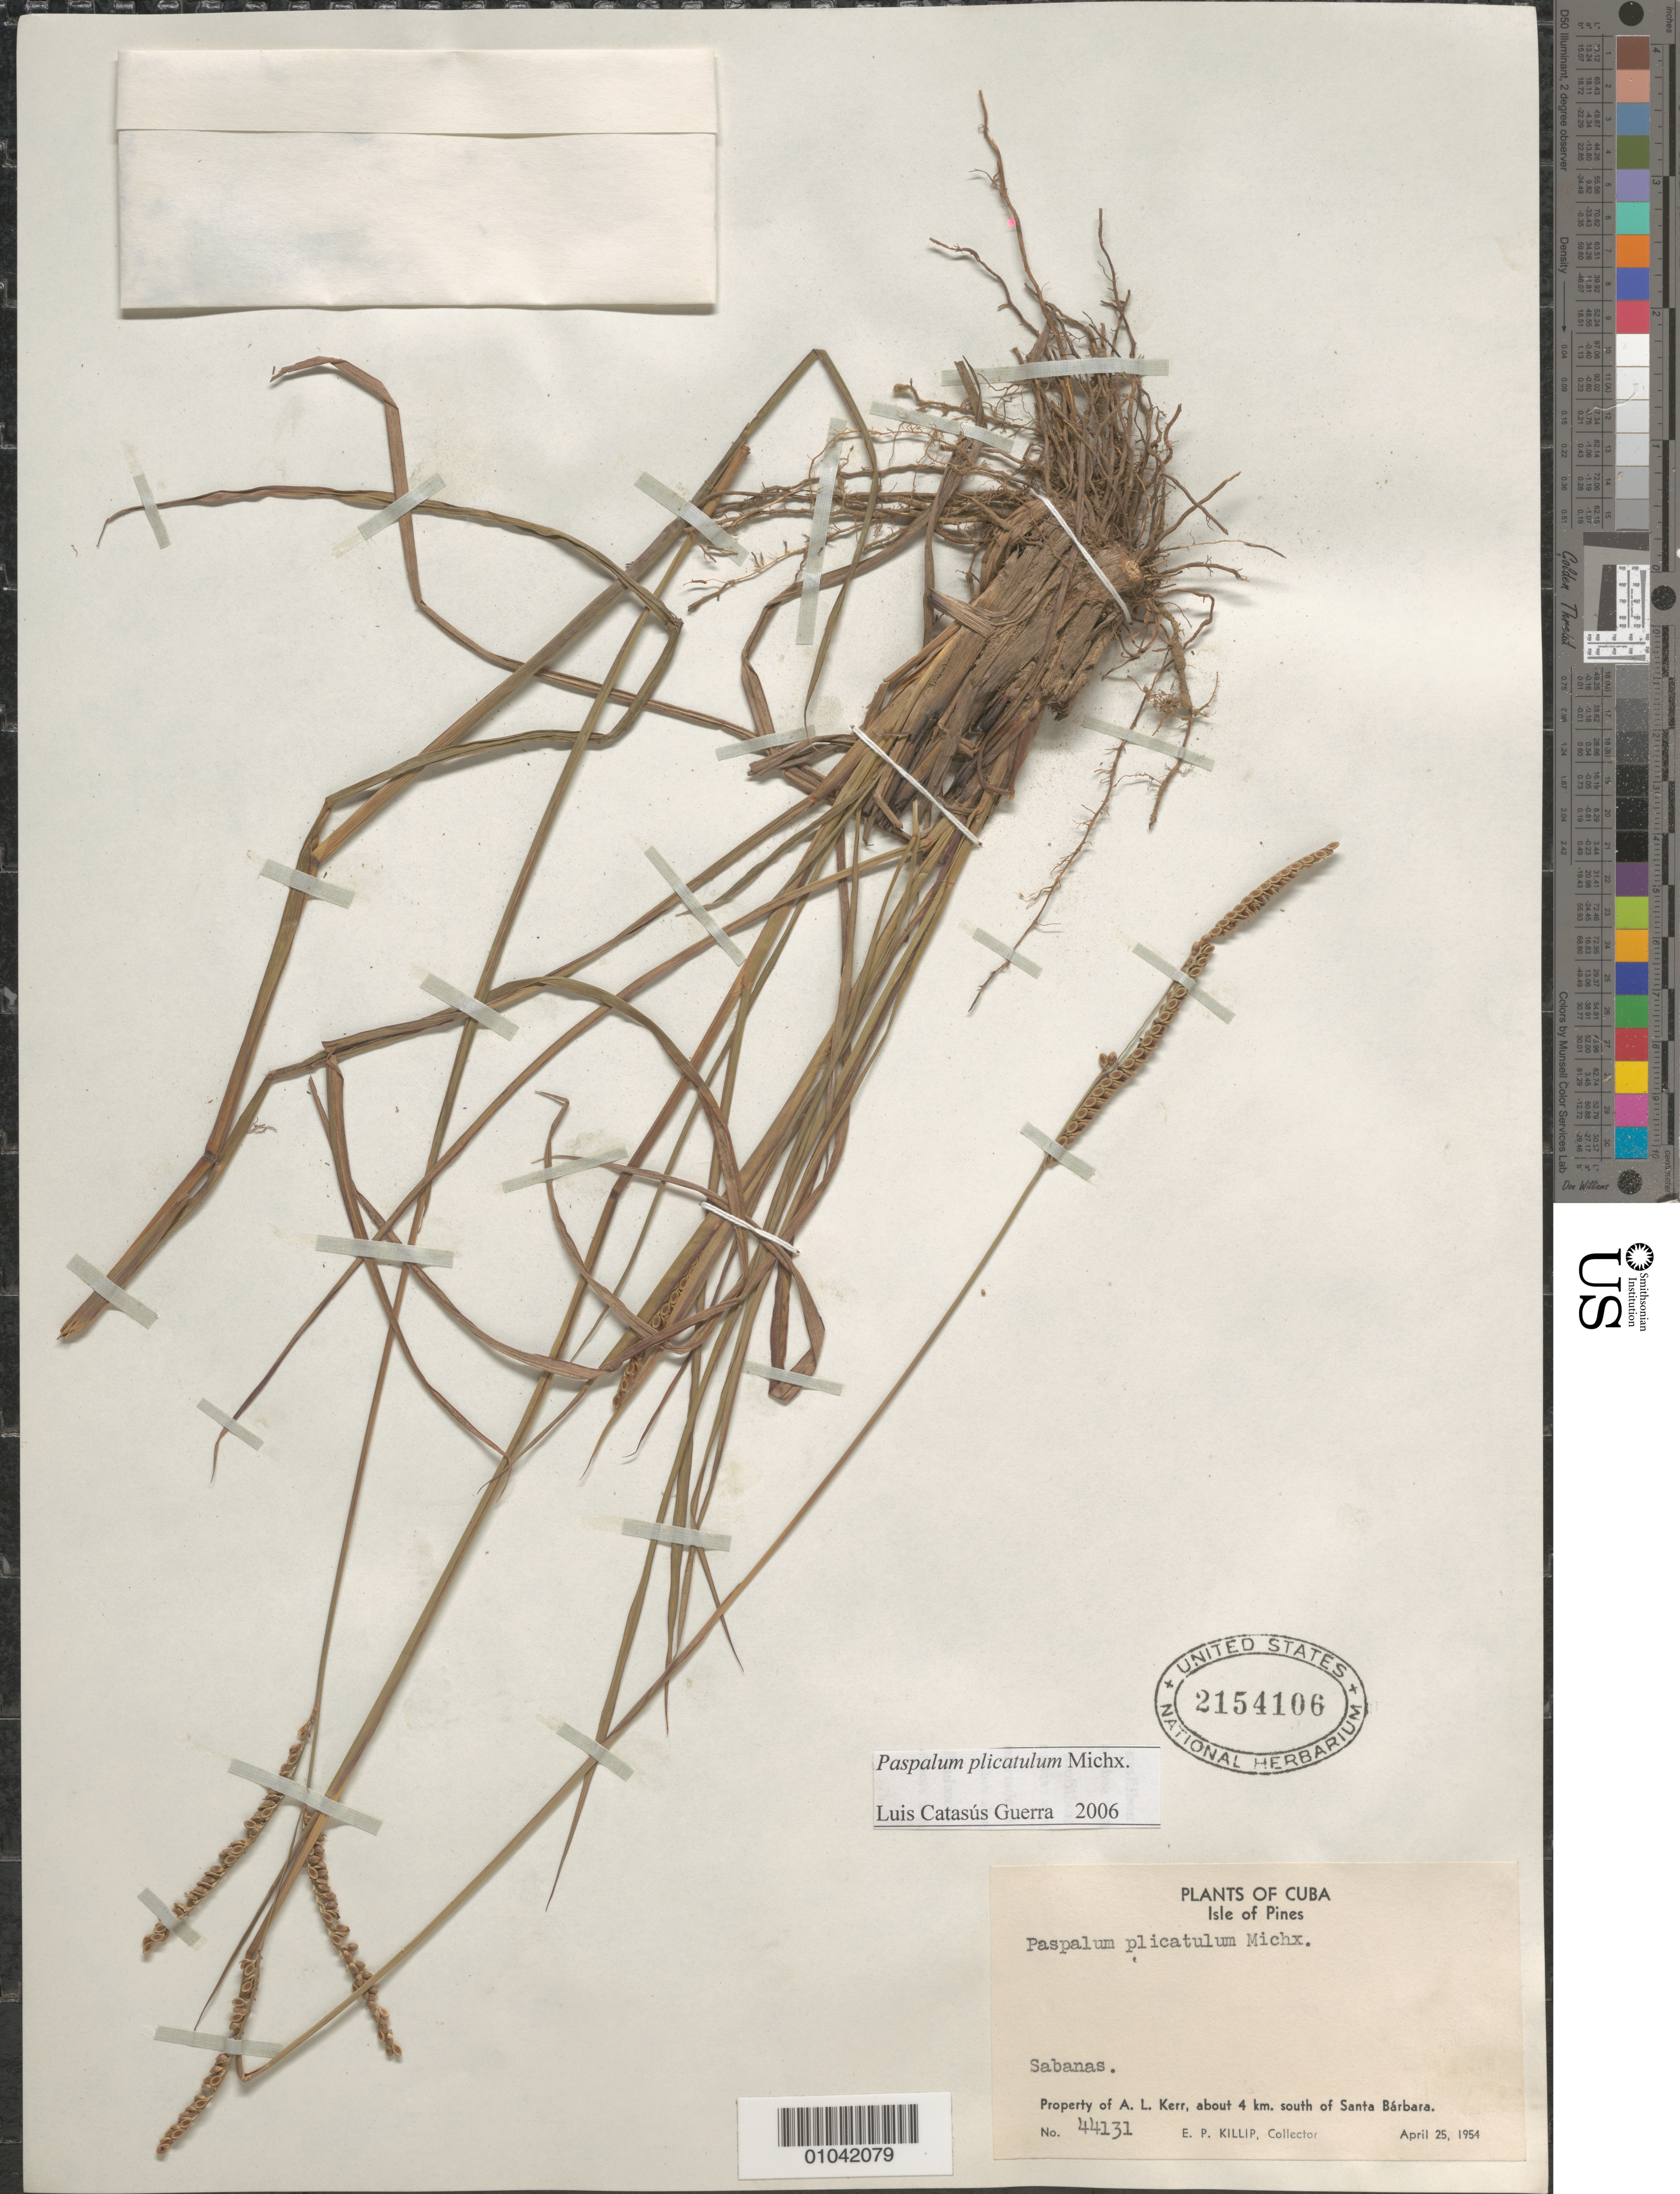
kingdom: Plantae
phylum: Tracheophyta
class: Liliopsida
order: Poales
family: Poaceae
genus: Paspalum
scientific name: Paspalum plicatulum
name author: Michx.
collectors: E. P. Killip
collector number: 44131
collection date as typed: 25 Apr 1954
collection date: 1954-04-25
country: Cuba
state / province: Isla de la Juventud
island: Isla de la Juventud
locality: Property of A L Kerr, about 4 km S of Santa Barbara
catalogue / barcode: US 2154106